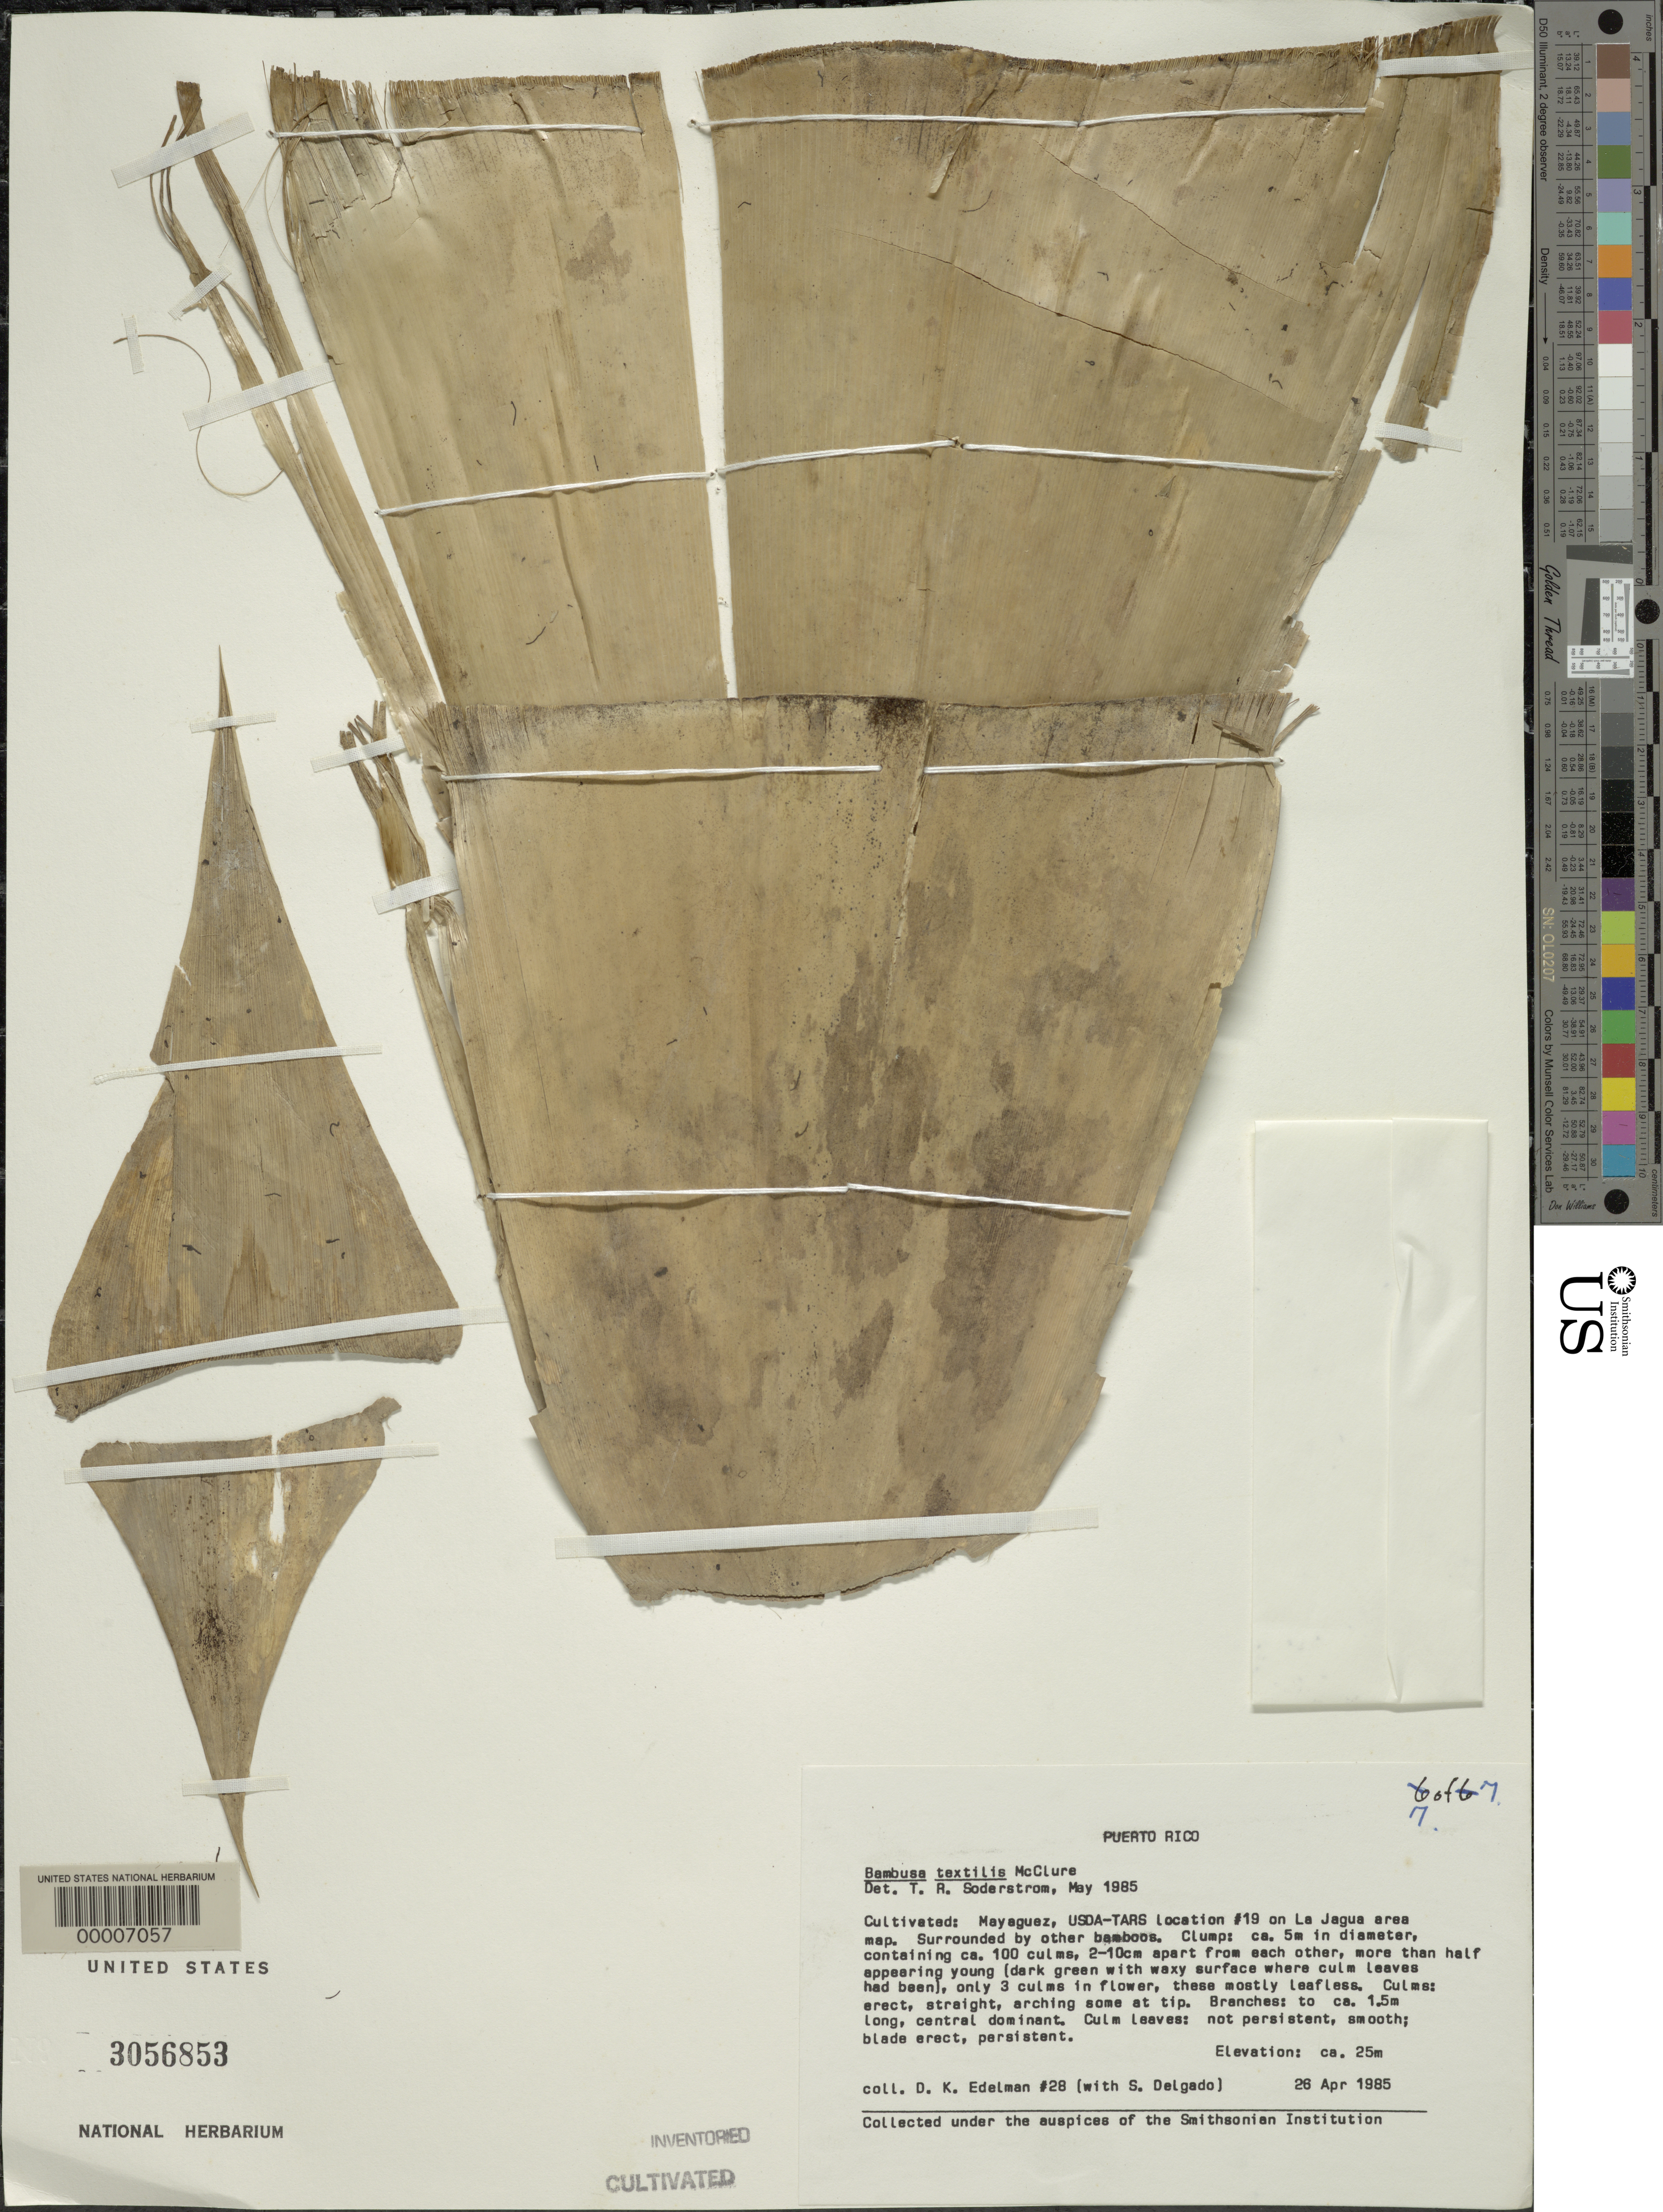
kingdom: Plantae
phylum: Tracheophyta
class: Liliopsida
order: Poales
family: Poaceae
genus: Bambusa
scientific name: Bambusa textilis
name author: McClure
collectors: D. Edelman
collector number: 28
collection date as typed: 26 Apr 1985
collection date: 1985-04-26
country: Puerto Rico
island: Greater Antilles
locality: Mayaguez, usda-tars, location #19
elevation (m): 25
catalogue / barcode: US 3056853